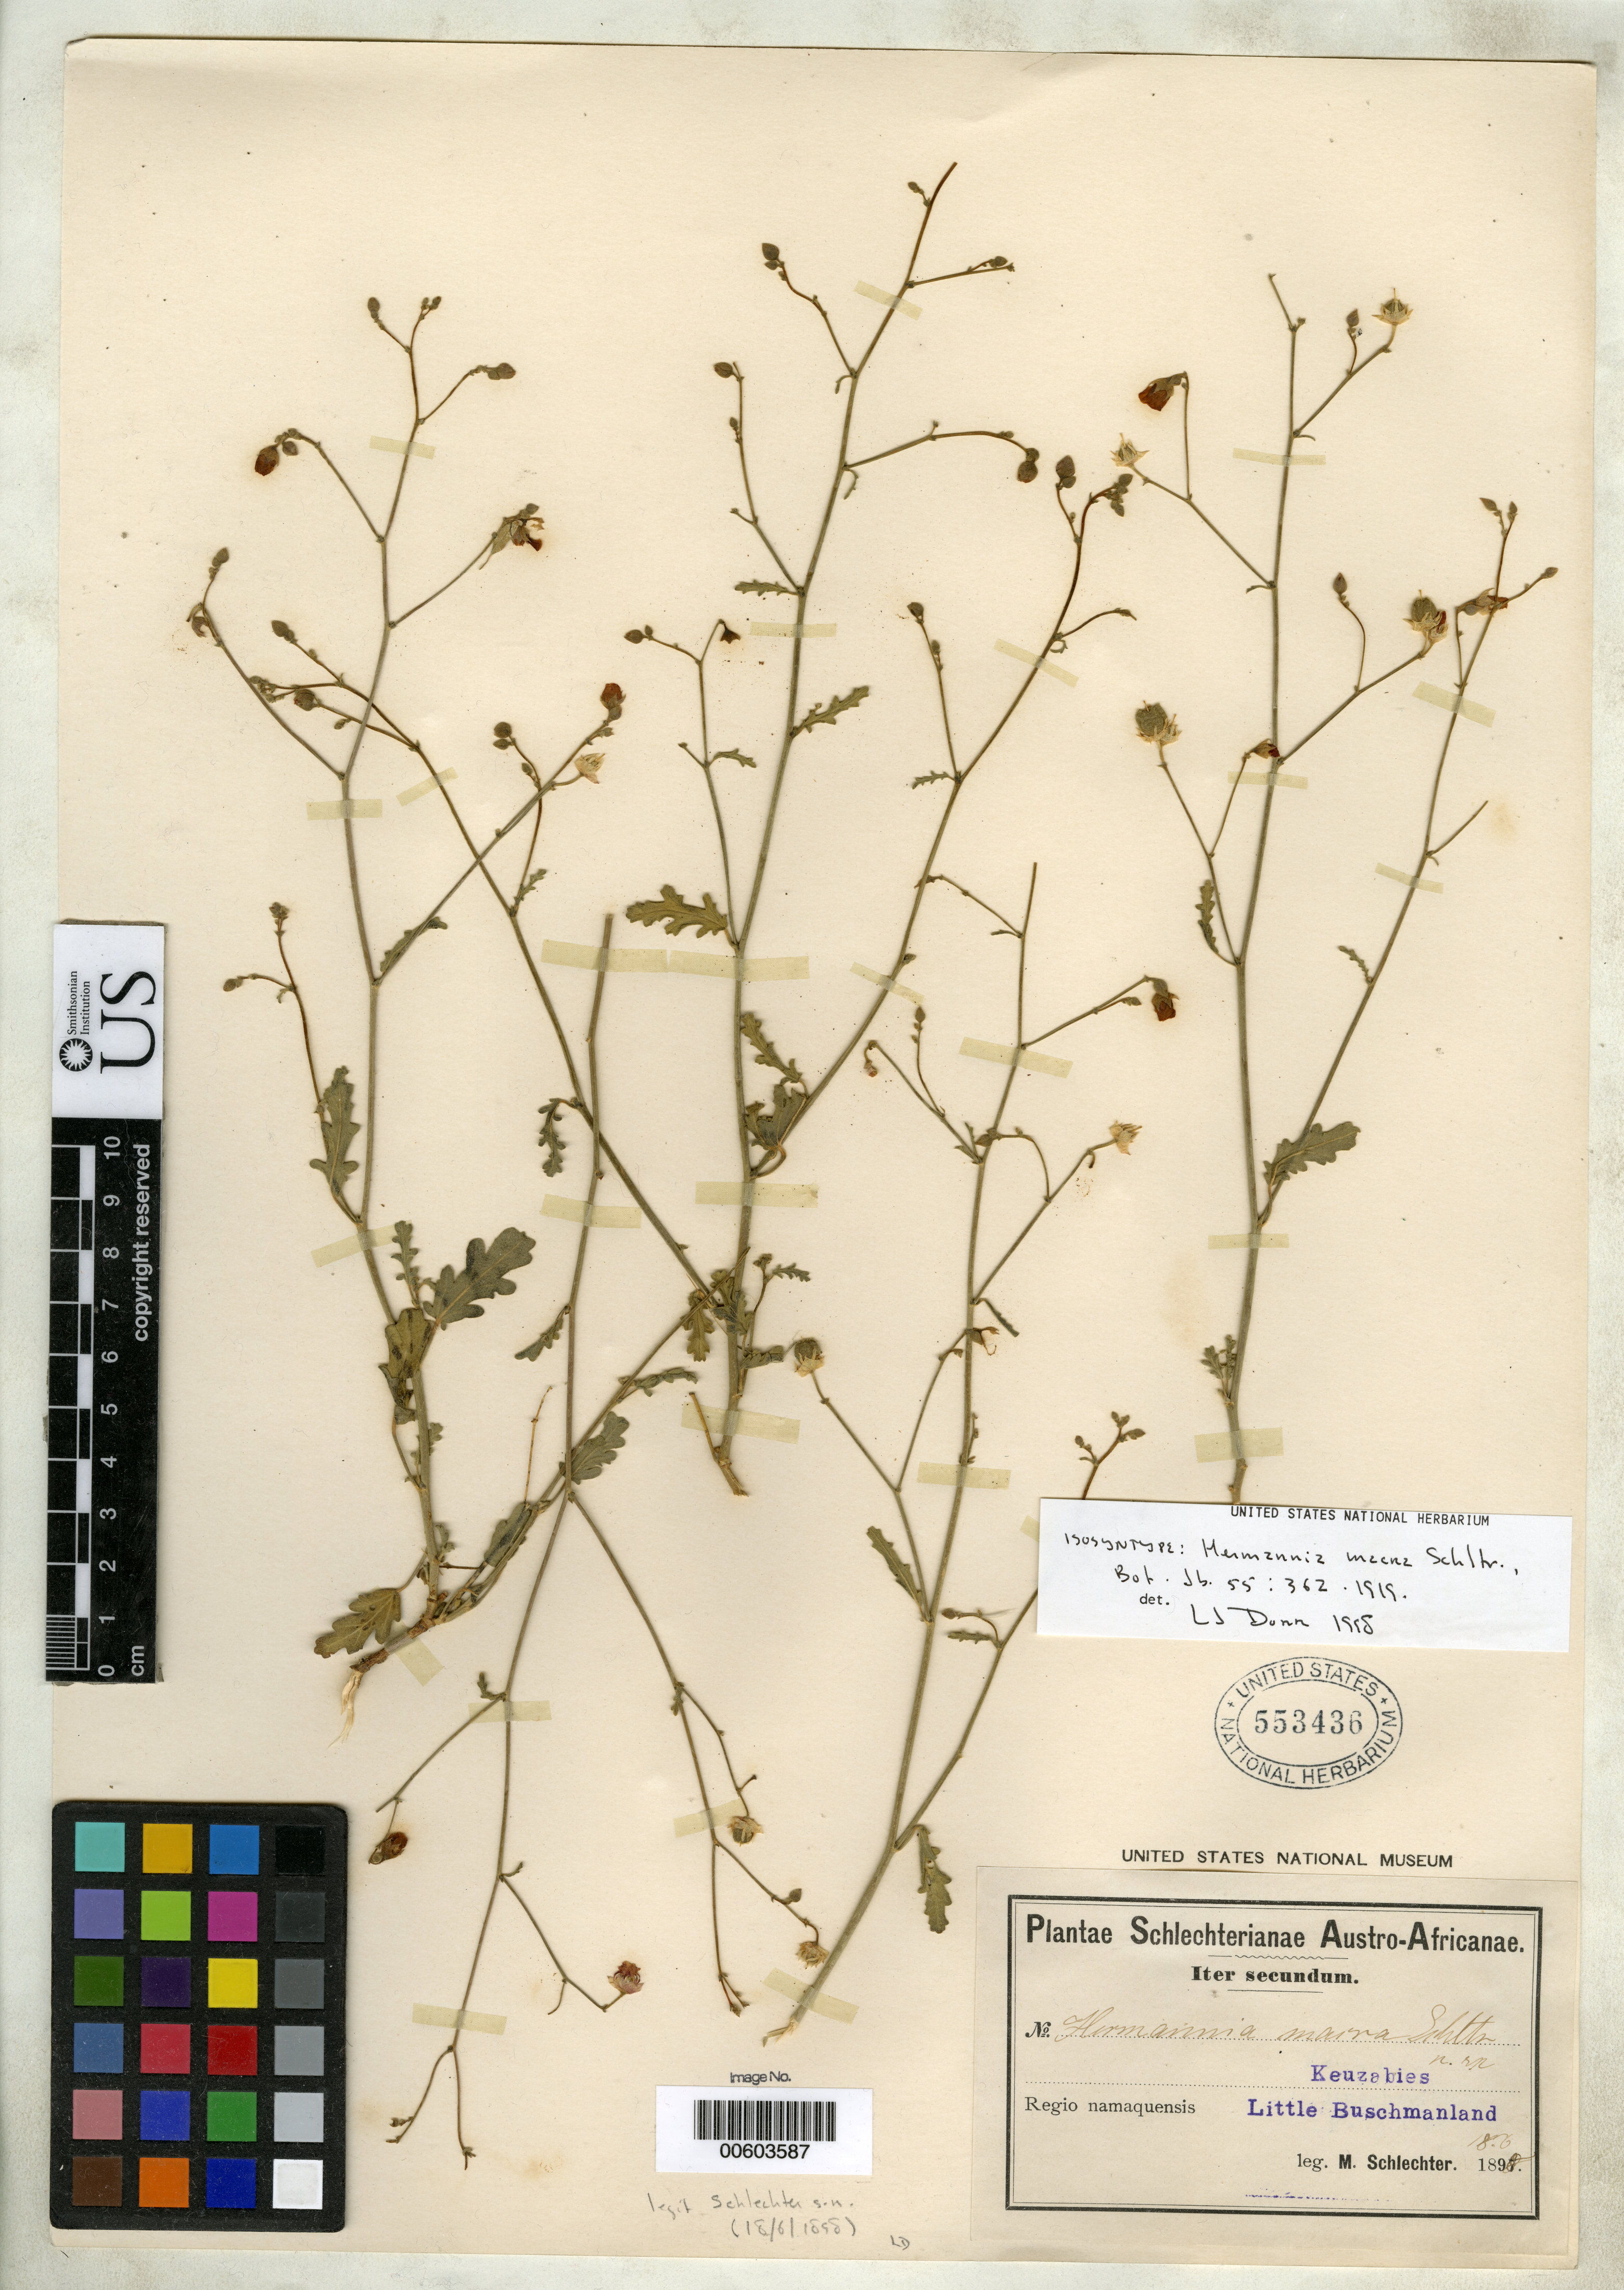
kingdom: Plantae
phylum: Tracheophyta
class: Magnoliopsida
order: Malvales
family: Malvaceae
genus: Hermannia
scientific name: Hermannia macra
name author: Schltr.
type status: Isosyntype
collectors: M. Schlechter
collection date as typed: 18 Jun 1898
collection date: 1898-06-18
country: South Africa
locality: Kewzabies, Little Buschmanland, regio Namaquensis.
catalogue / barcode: US 553436